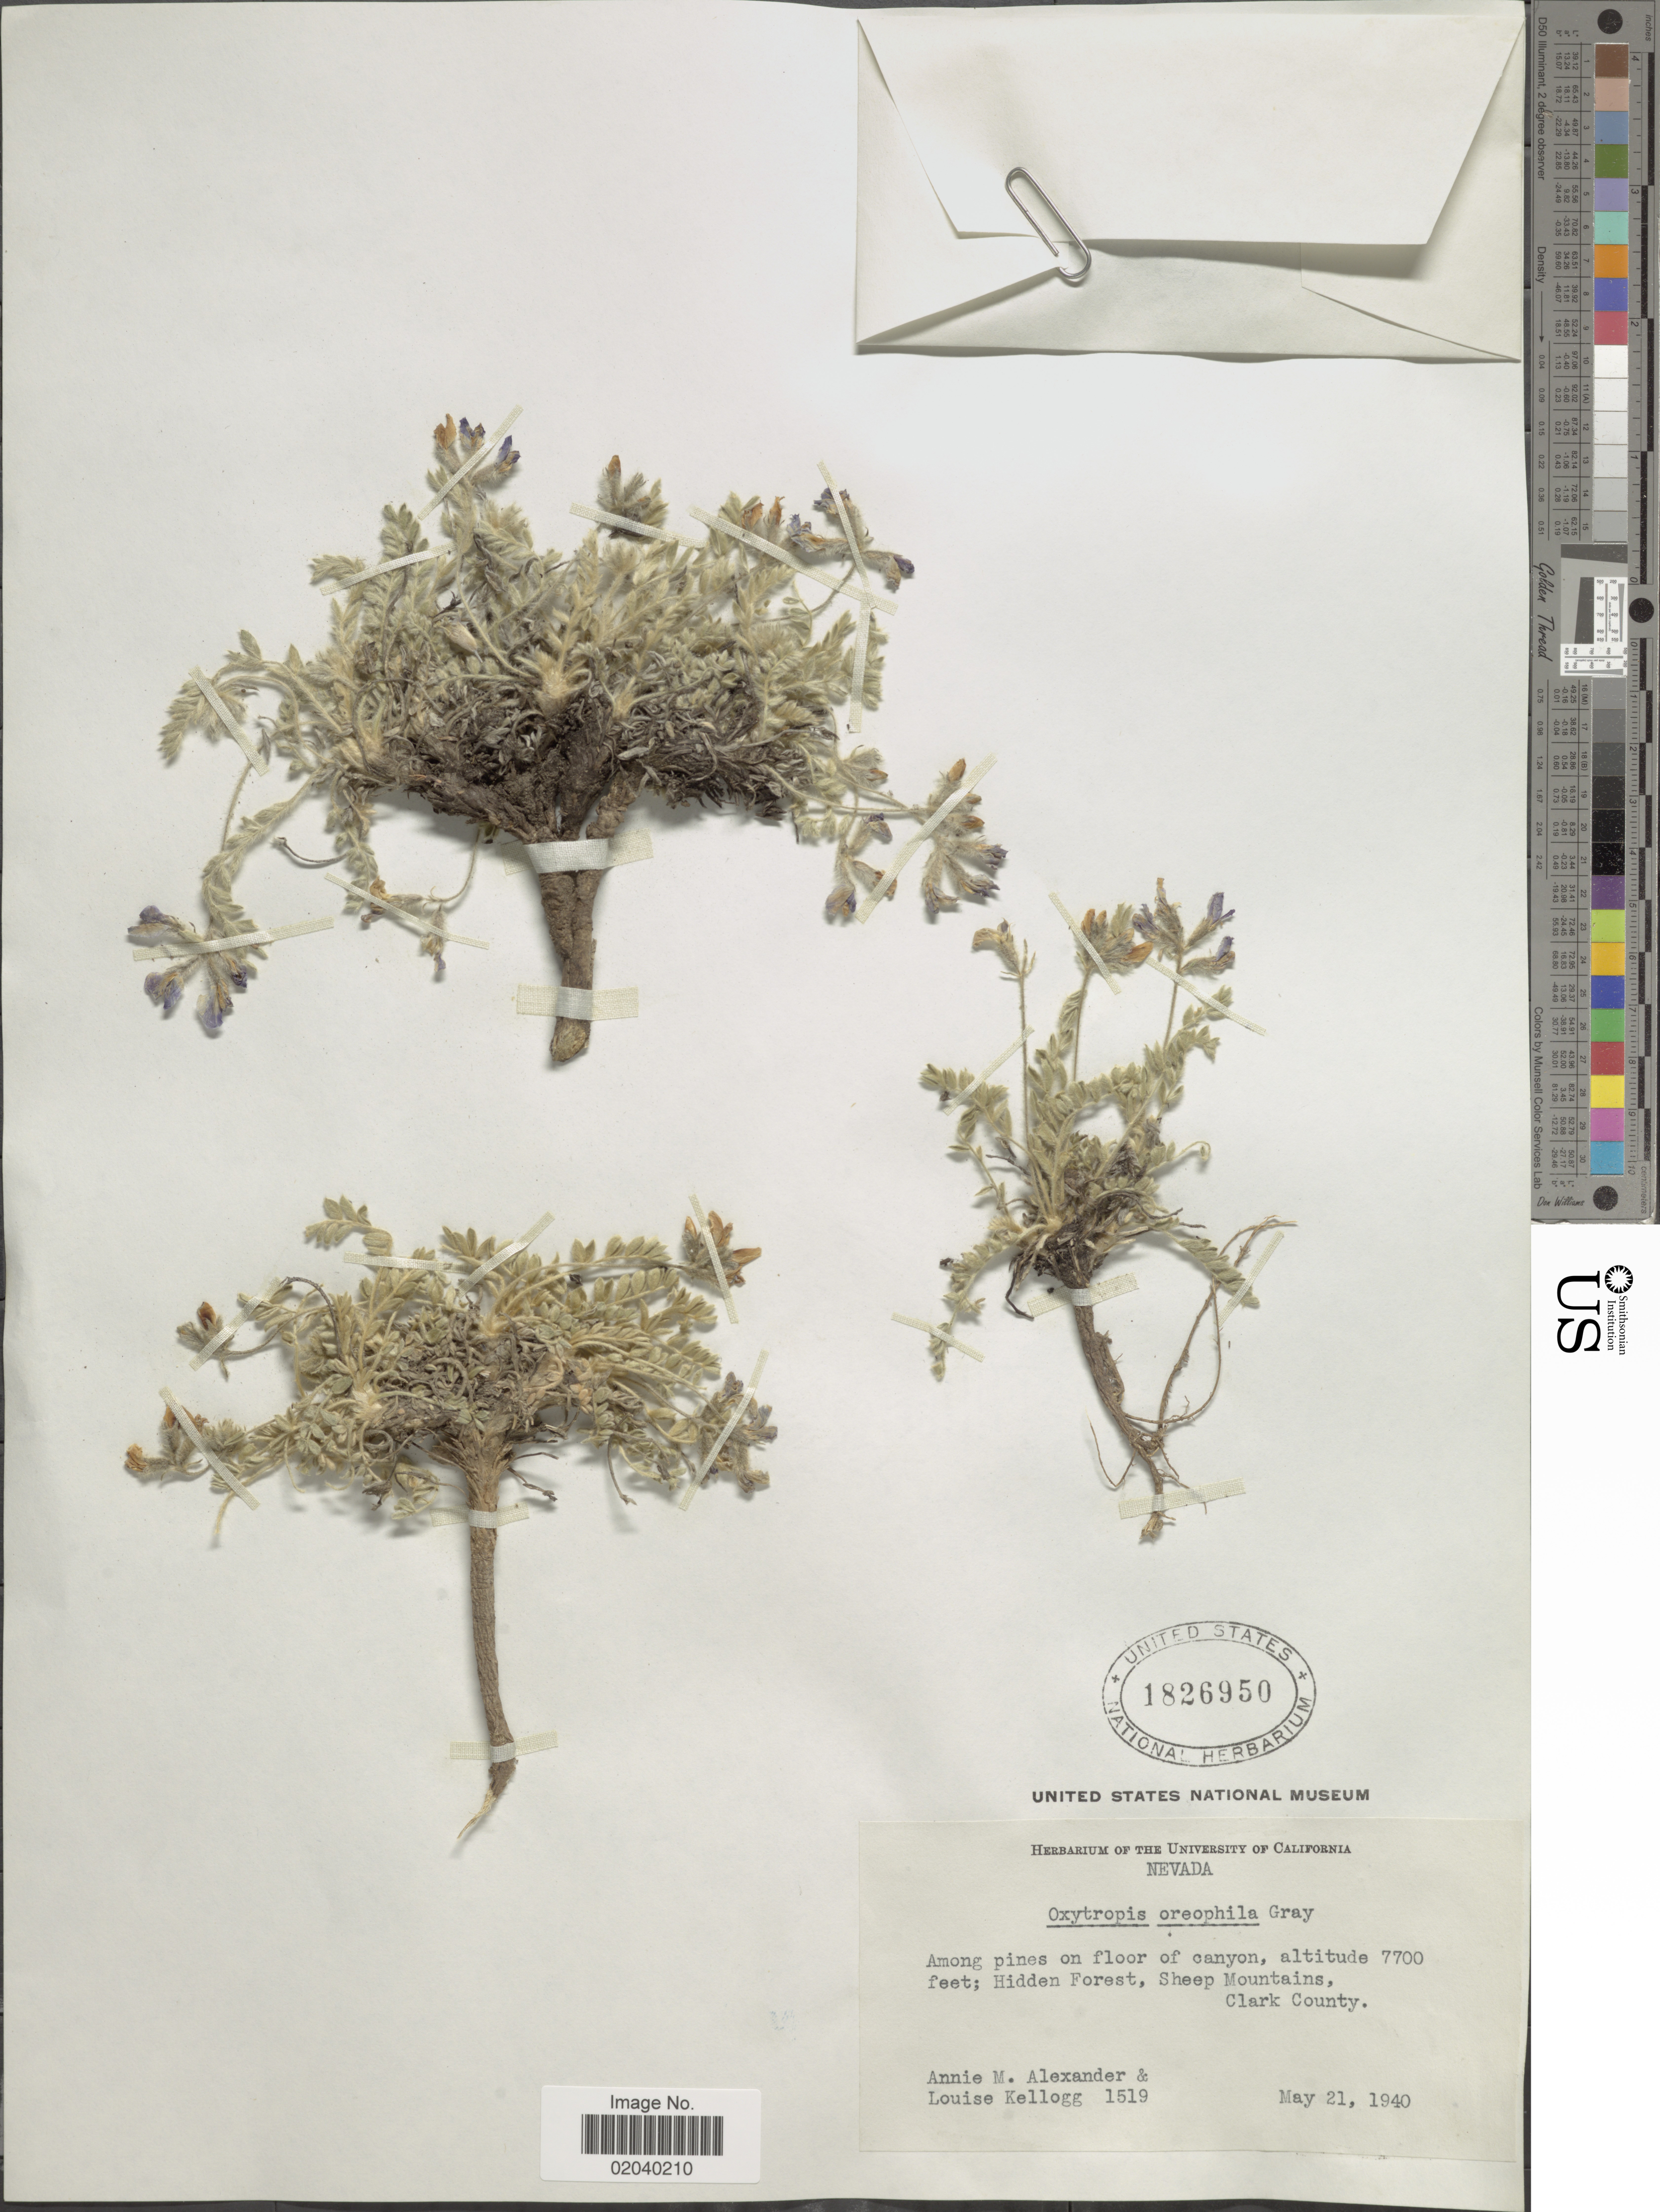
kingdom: Plantae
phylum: Tracheophyta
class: Magnoliopsida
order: Fabales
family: Fabaceae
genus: Oxytropis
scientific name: Oxytropis oreophila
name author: A. Gray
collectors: A. M. Alexander & L. Kellogg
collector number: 1519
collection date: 1940-05-21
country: United States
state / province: Nevada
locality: Among pines on floor of canyon; Hidden Forest, Sheep Mountains, Clark County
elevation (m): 2347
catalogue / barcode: US 1826950